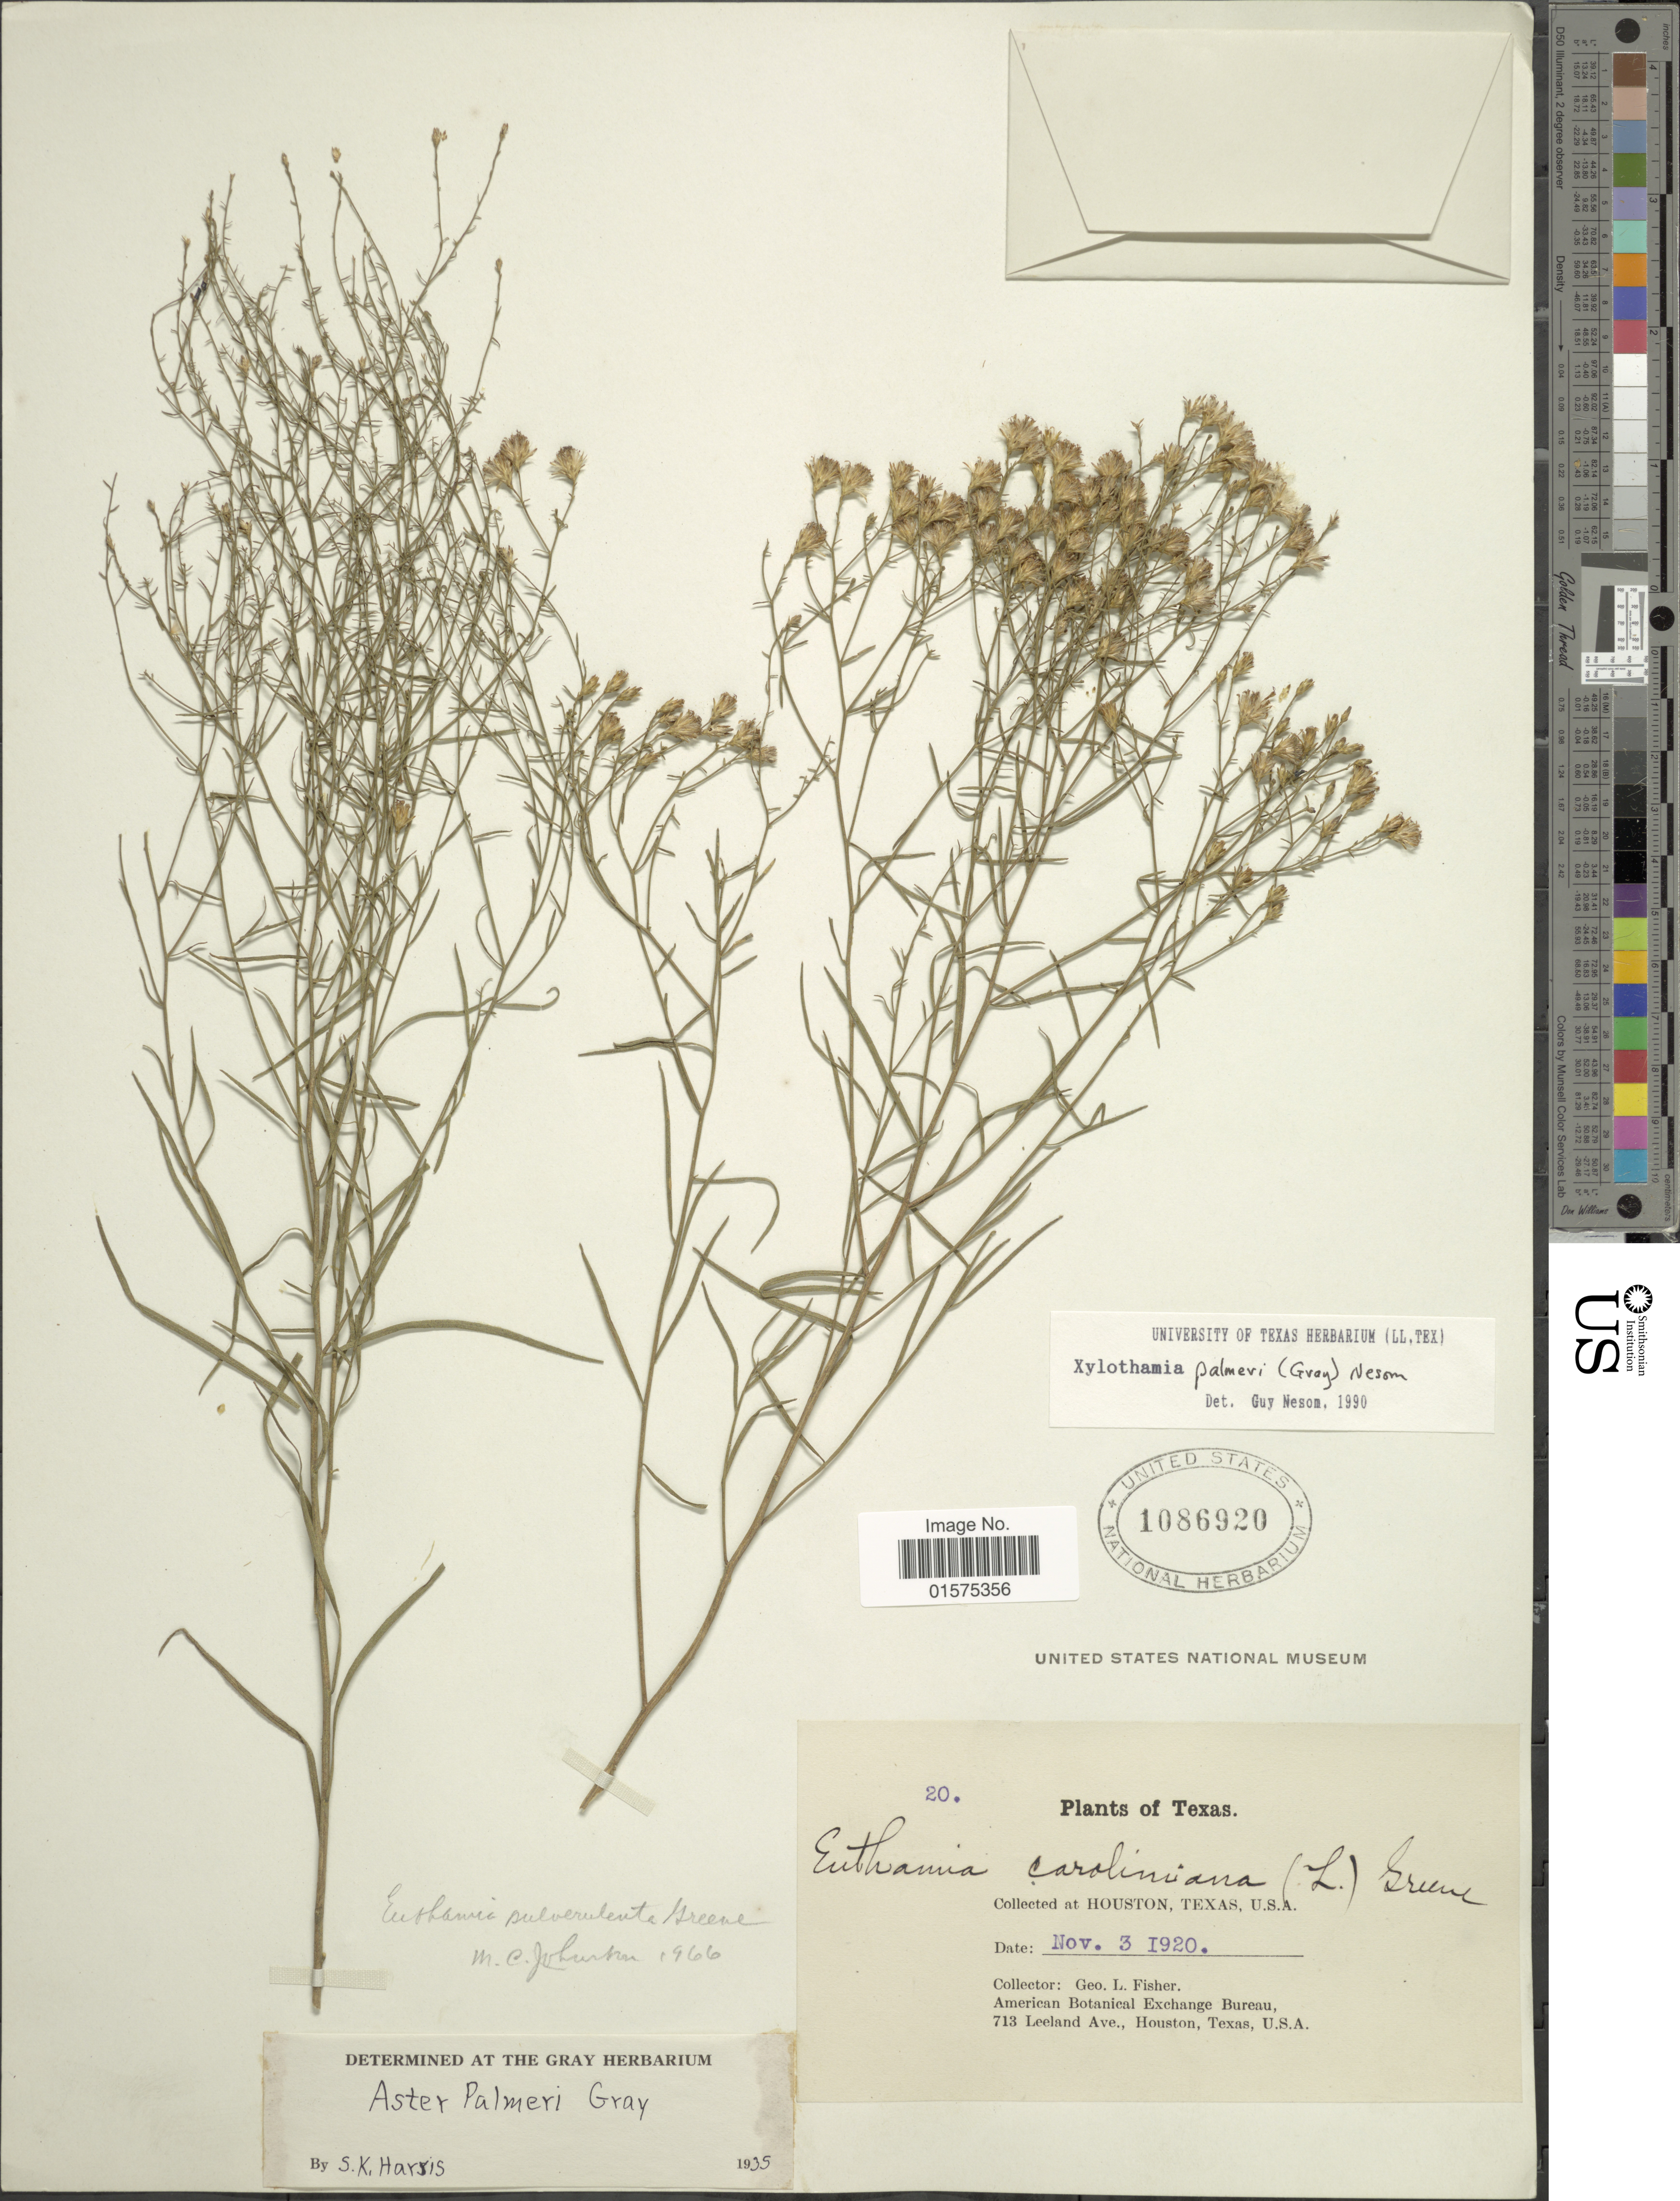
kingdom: Plantae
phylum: Tracheophyta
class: Magnoliopsida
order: Asterales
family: Asteraceae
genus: Neonesomia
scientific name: Neonesomia palmeri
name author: (A. Gray) & R.P.Roberts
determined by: Urbatsch, Lowell E., Curator (LSU), Louisiana State University (UNITED STATES)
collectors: G. L. Fisher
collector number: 20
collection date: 1920-11-03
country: United States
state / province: Texas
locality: Houston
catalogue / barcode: US 1086920